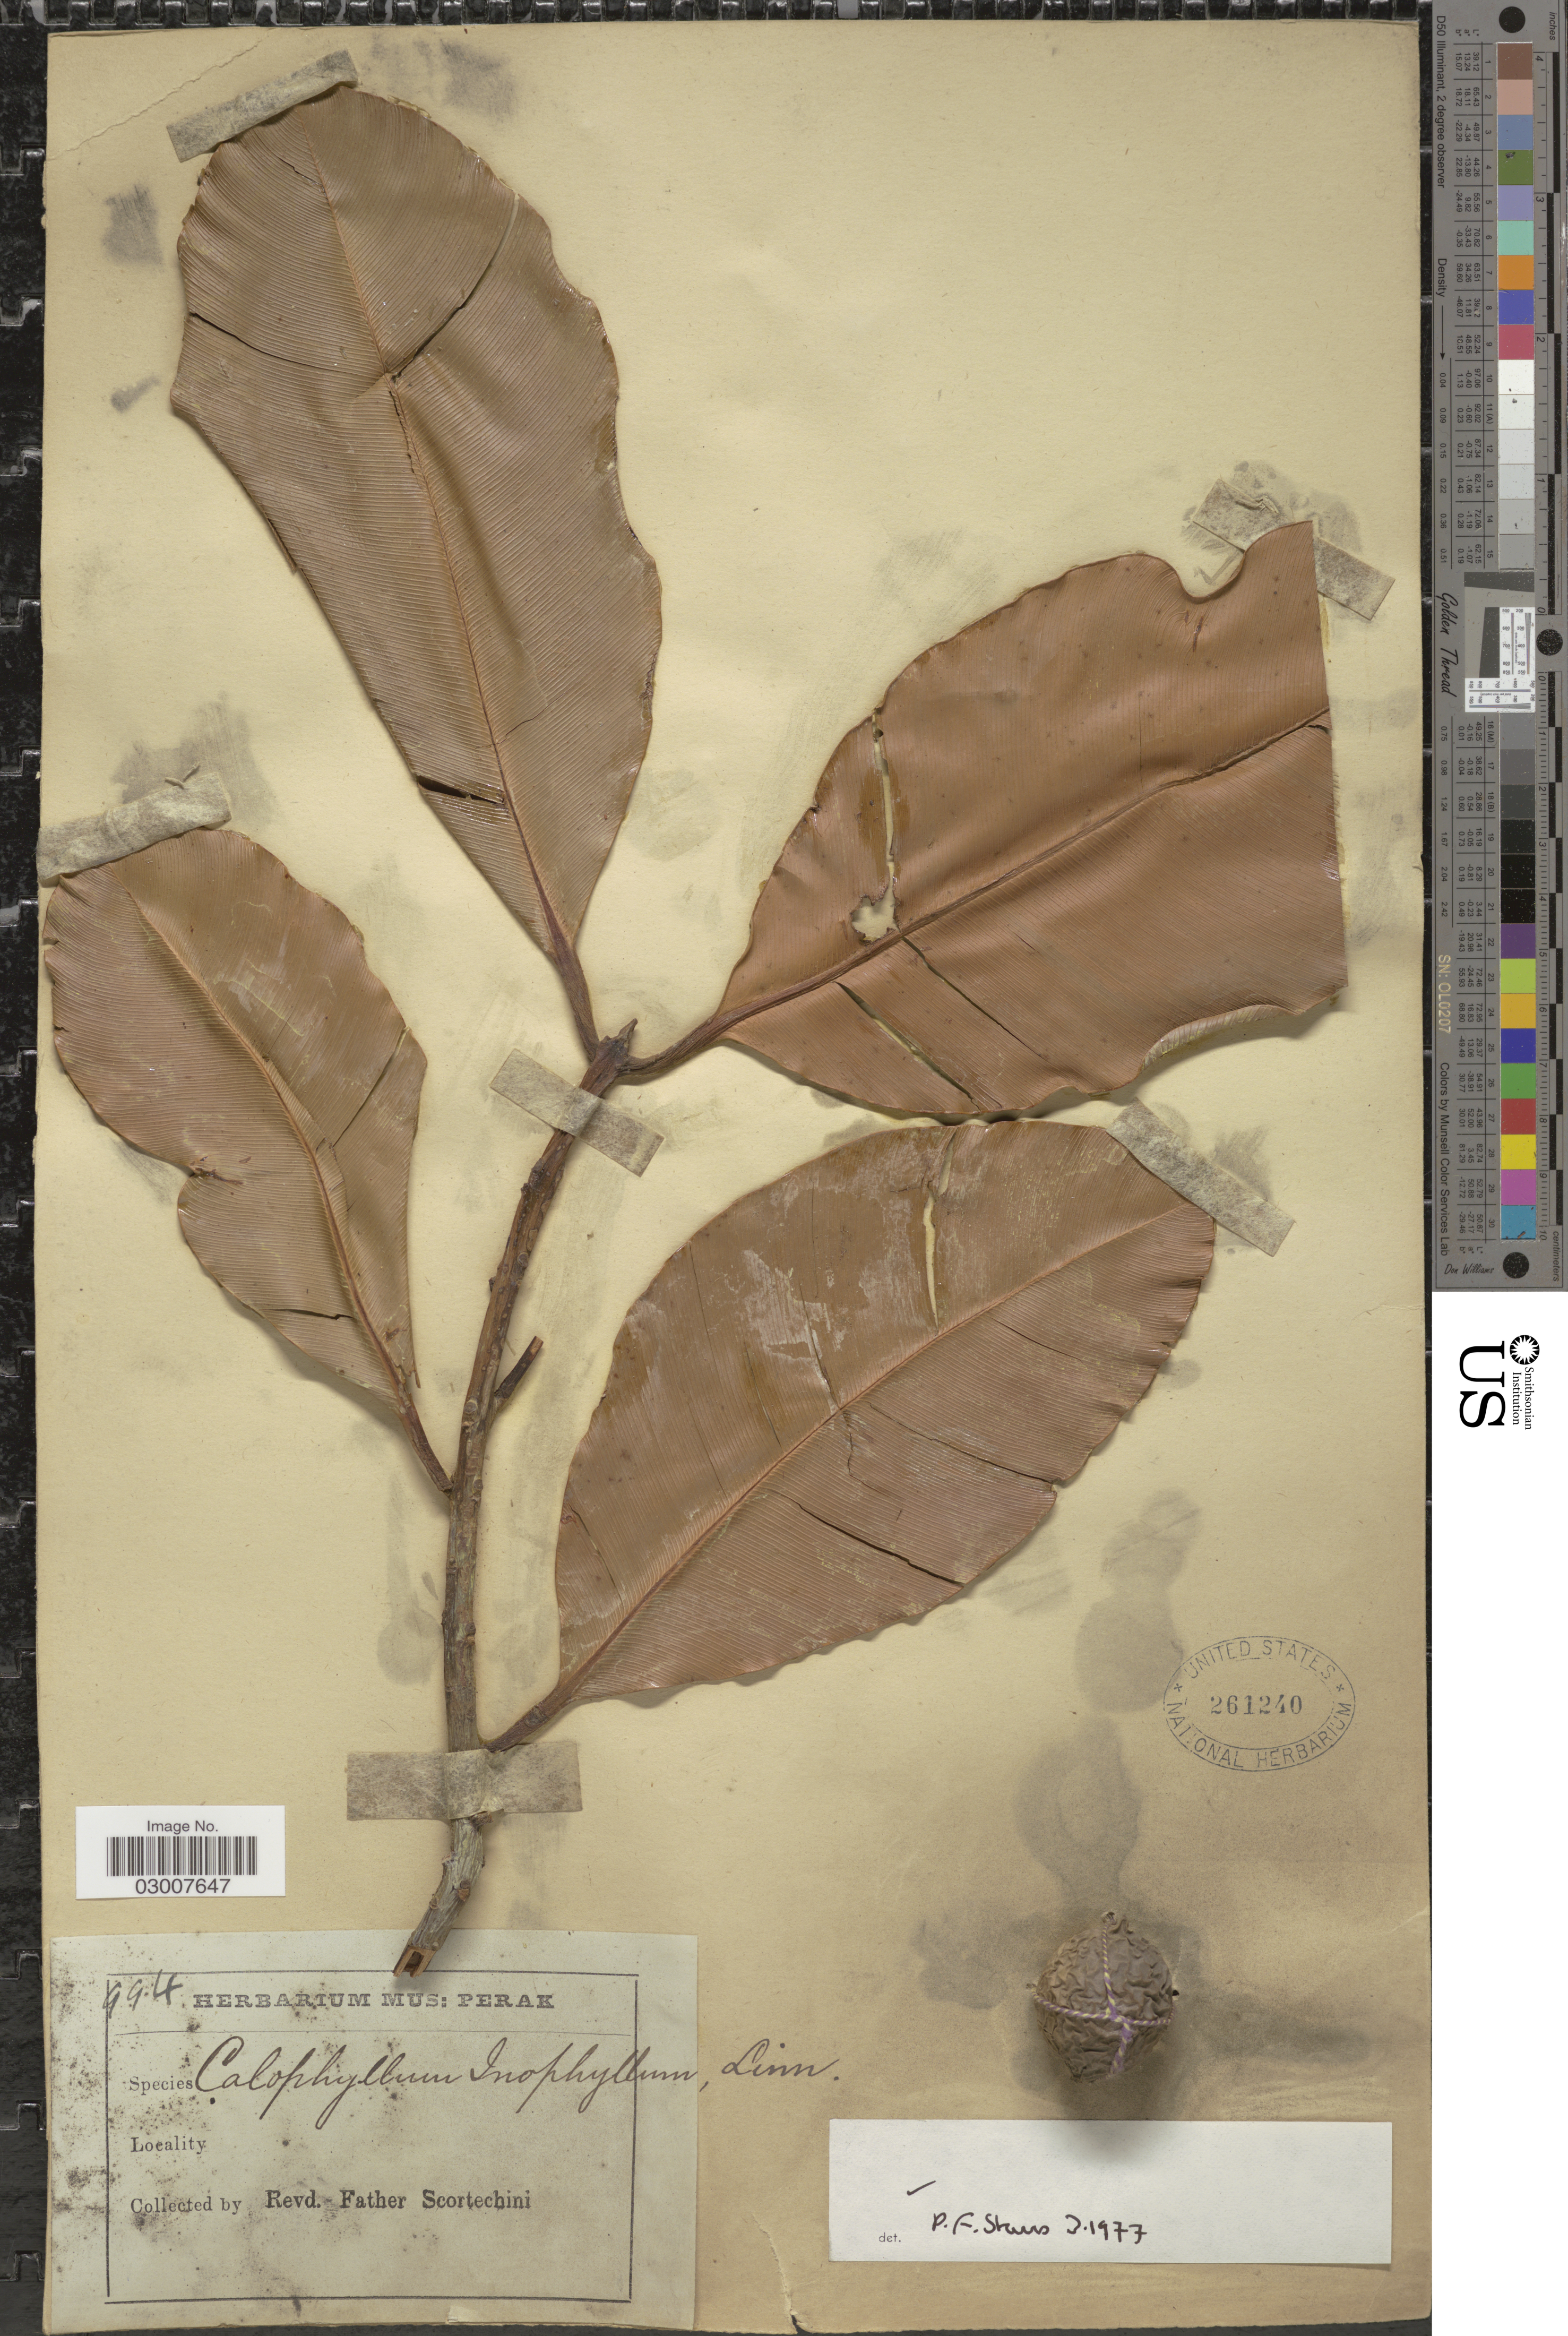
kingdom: Plantae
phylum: Tracheophyta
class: Magnoliopsida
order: Malpighiales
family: Calophyllaceae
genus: Calophyllum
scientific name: Calophyllum inophyllum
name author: L.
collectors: Fr. Scortechini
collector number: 994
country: Malaysia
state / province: Perak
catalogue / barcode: US 261240